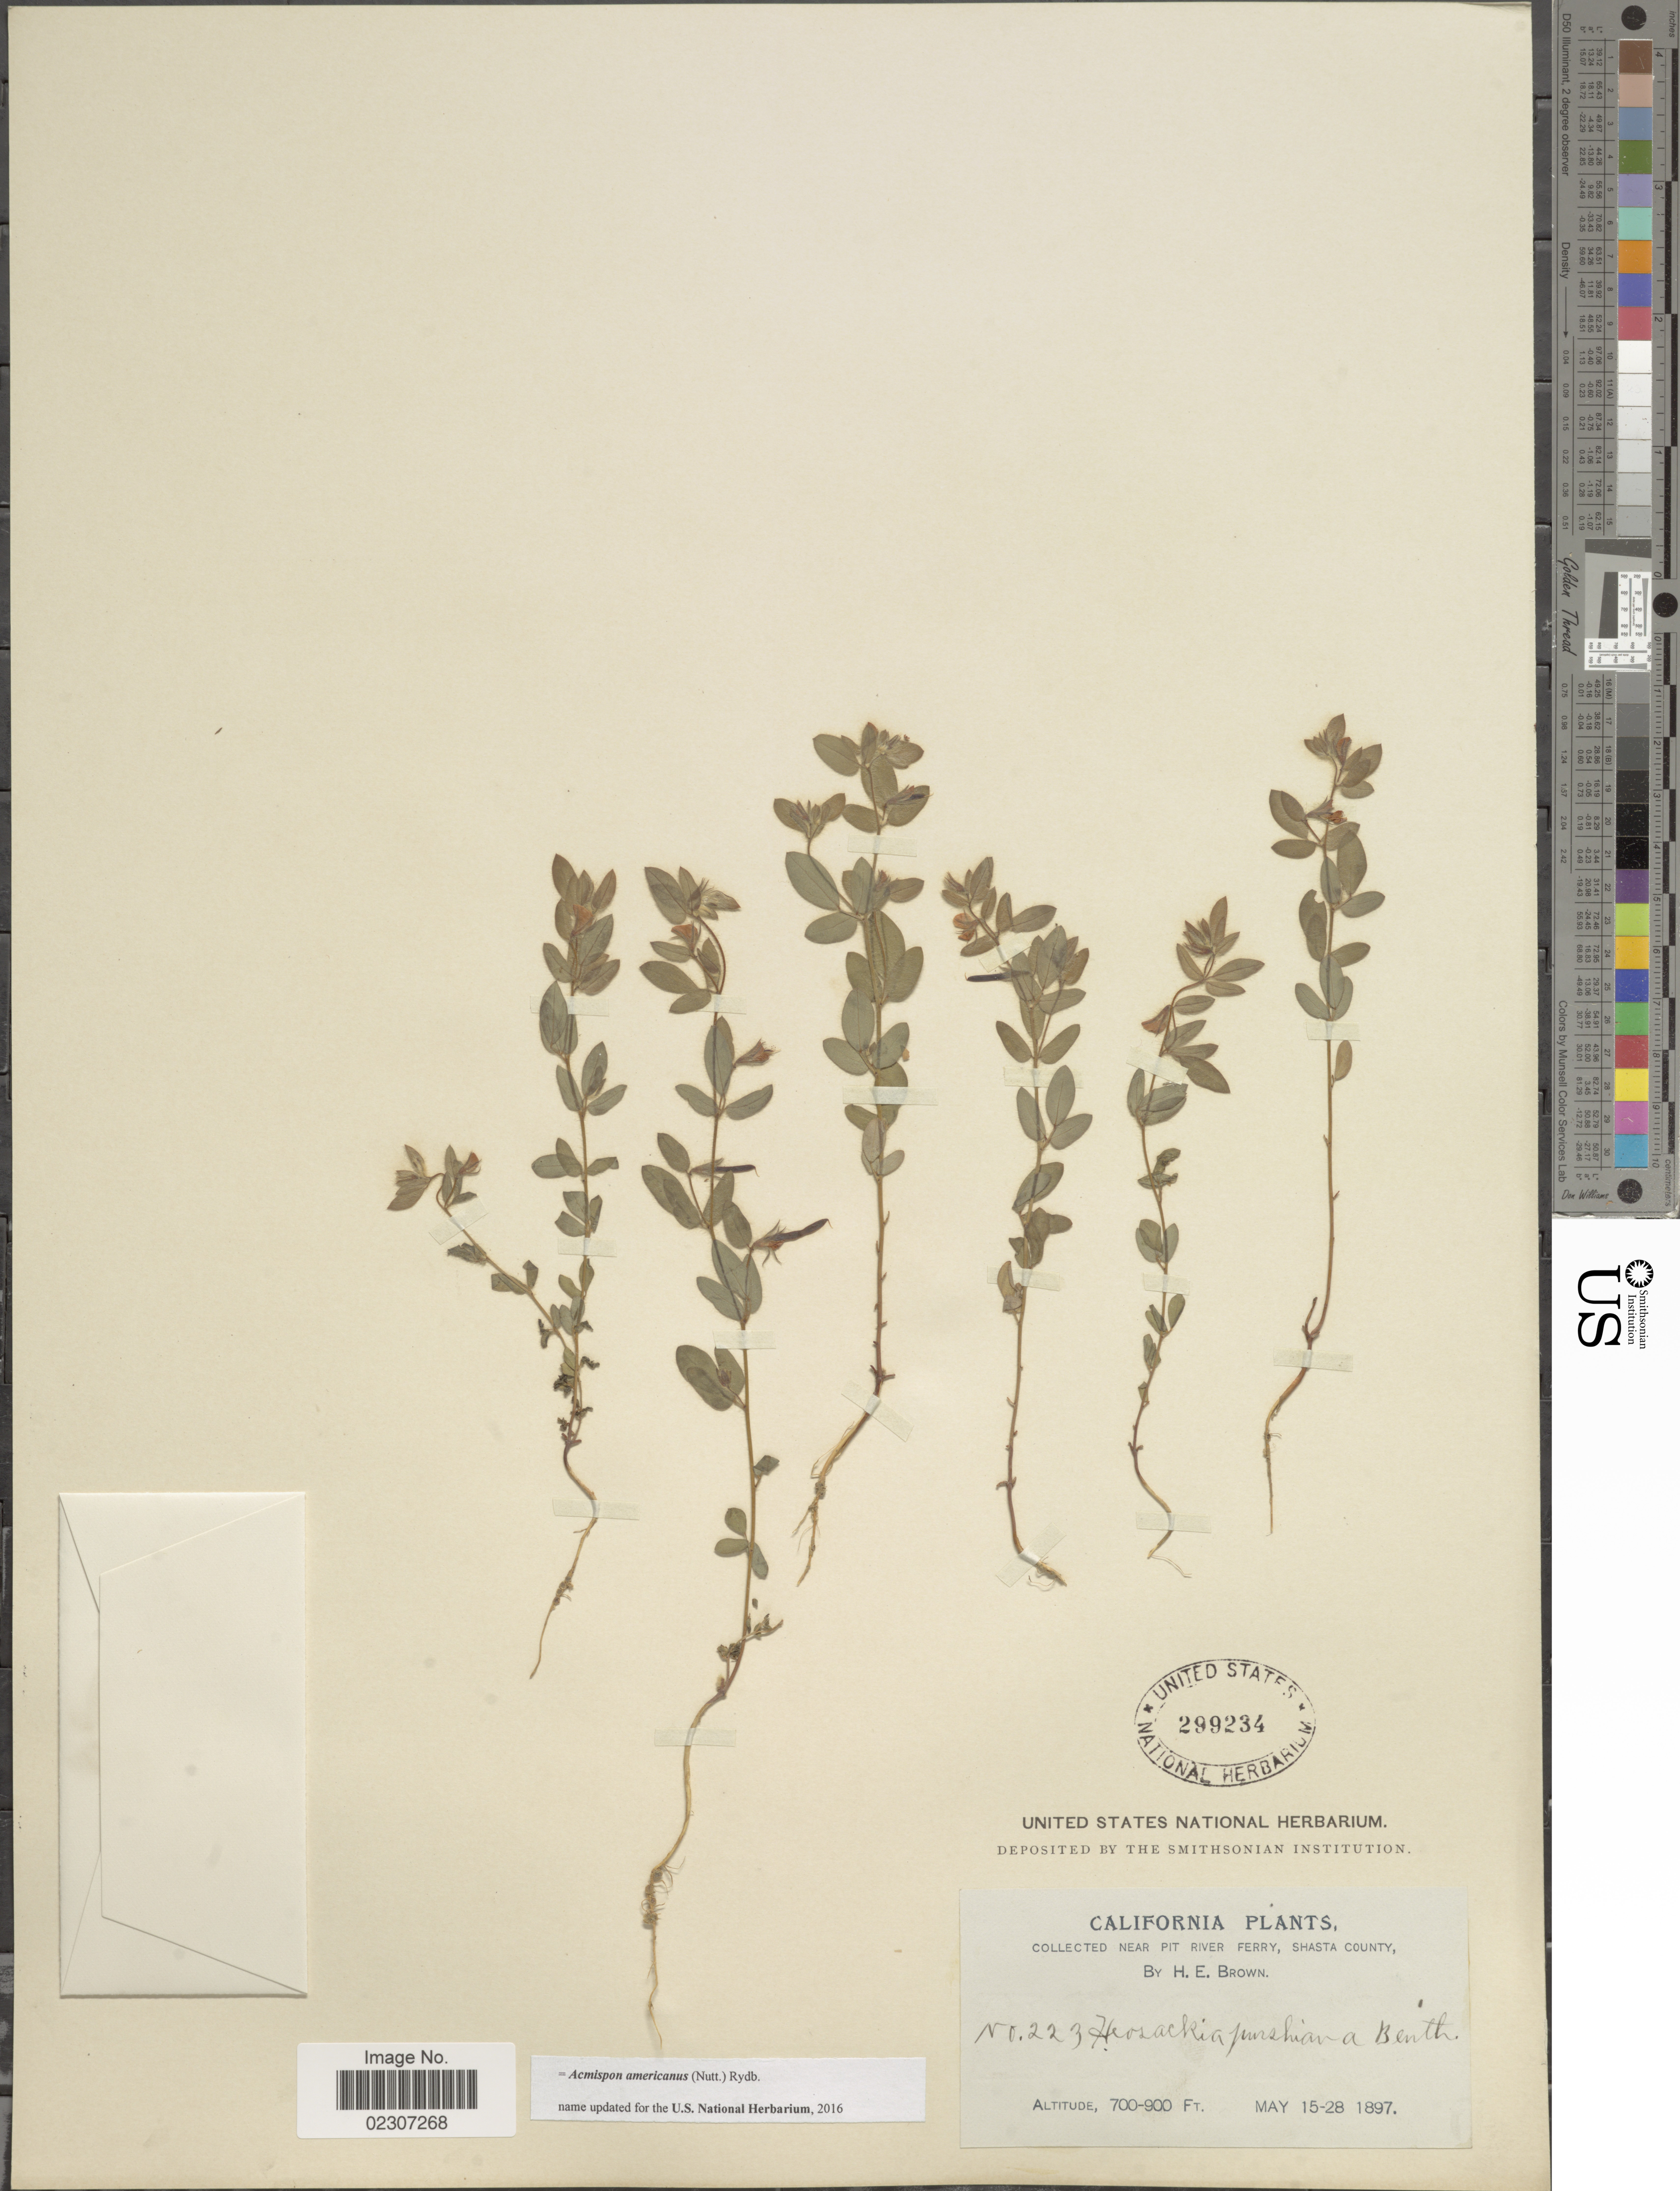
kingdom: Plantae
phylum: Tracheophyta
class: Magnoliopsida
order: Fabales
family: Fabaceae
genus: Acmispon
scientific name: Acmispon americanus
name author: (Nutt.) Rydb.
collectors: H. E. Brown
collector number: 223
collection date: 1897-05-15/1897-05-28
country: United States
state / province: California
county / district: Shasta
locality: California. Near Pit River ferry, Shasta County,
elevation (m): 700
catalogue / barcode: US 299234